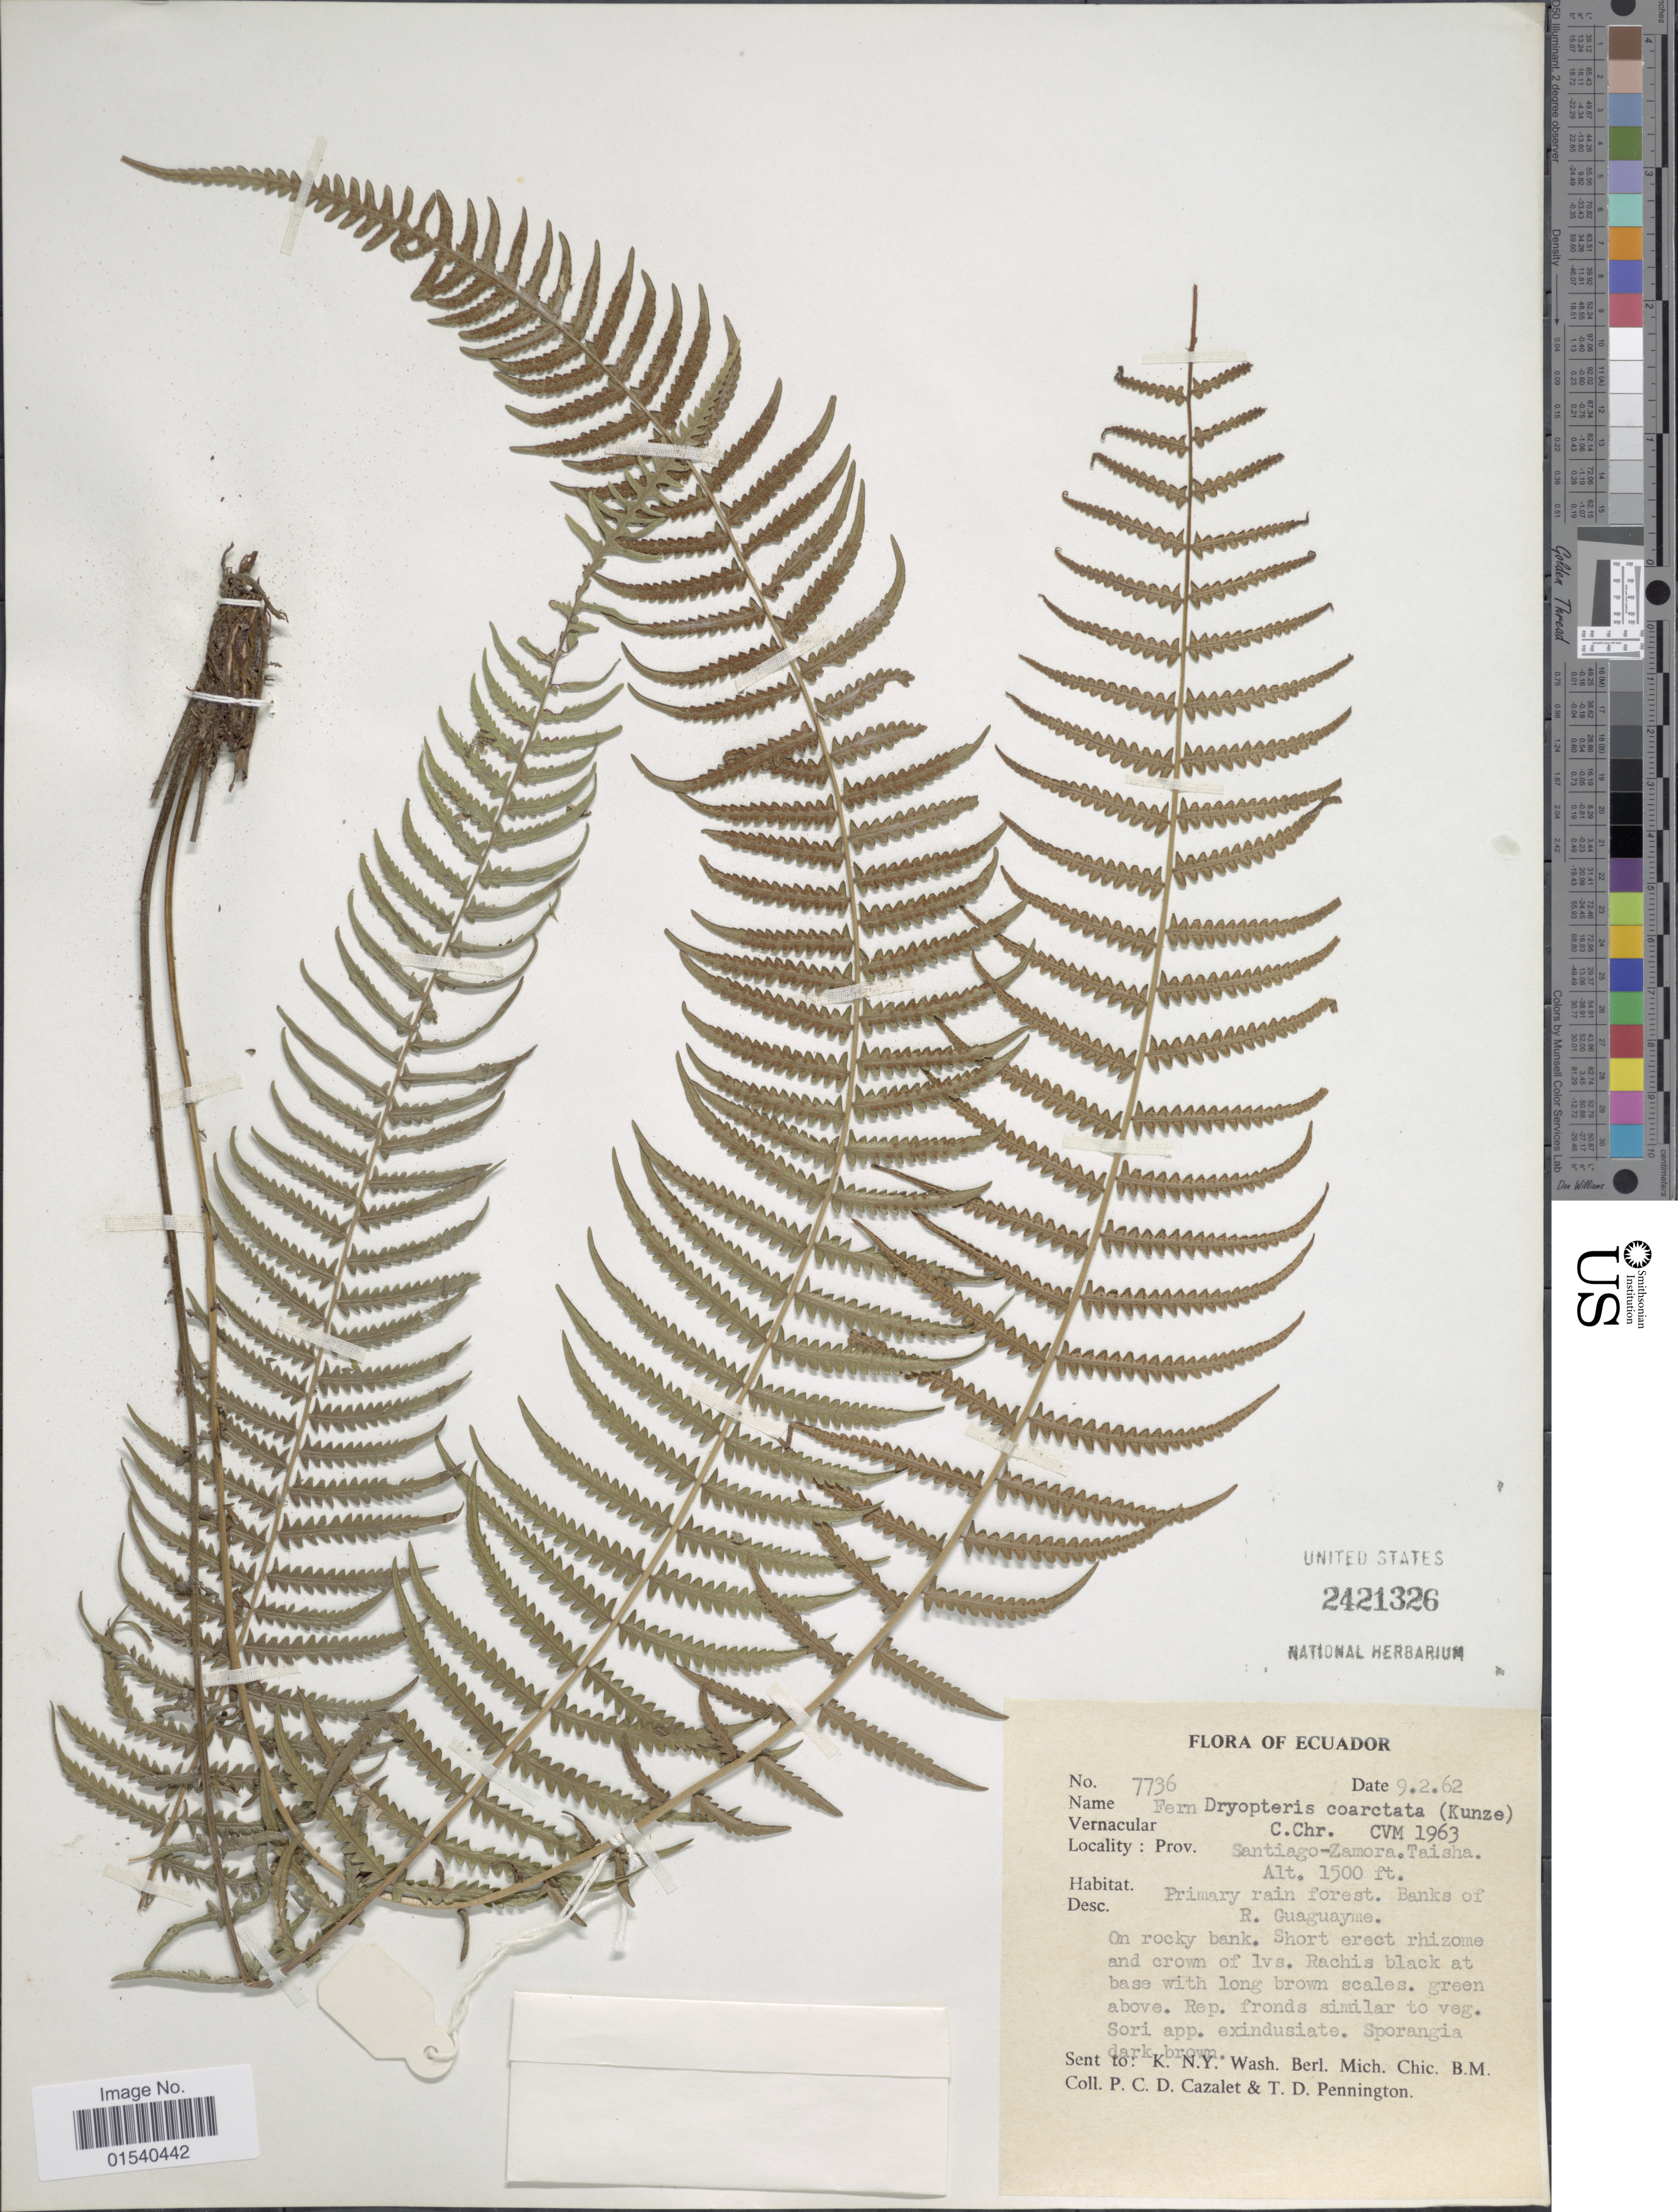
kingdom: Plantae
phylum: Tracheophyta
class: Polypodiopsida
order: Polypodiales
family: Thelypteridaceae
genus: Amauropelta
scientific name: Amauropelta opposita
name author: (Vahl) Pic. Serm.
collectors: P. C. D. Cazalet & T. D. Pennington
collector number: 7736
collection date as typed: Transcribed d/m/y: 9/2/62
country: Ecuador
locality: Prov. Santiago-Zamora. Taisha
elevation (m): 457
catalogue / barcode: US 2421326